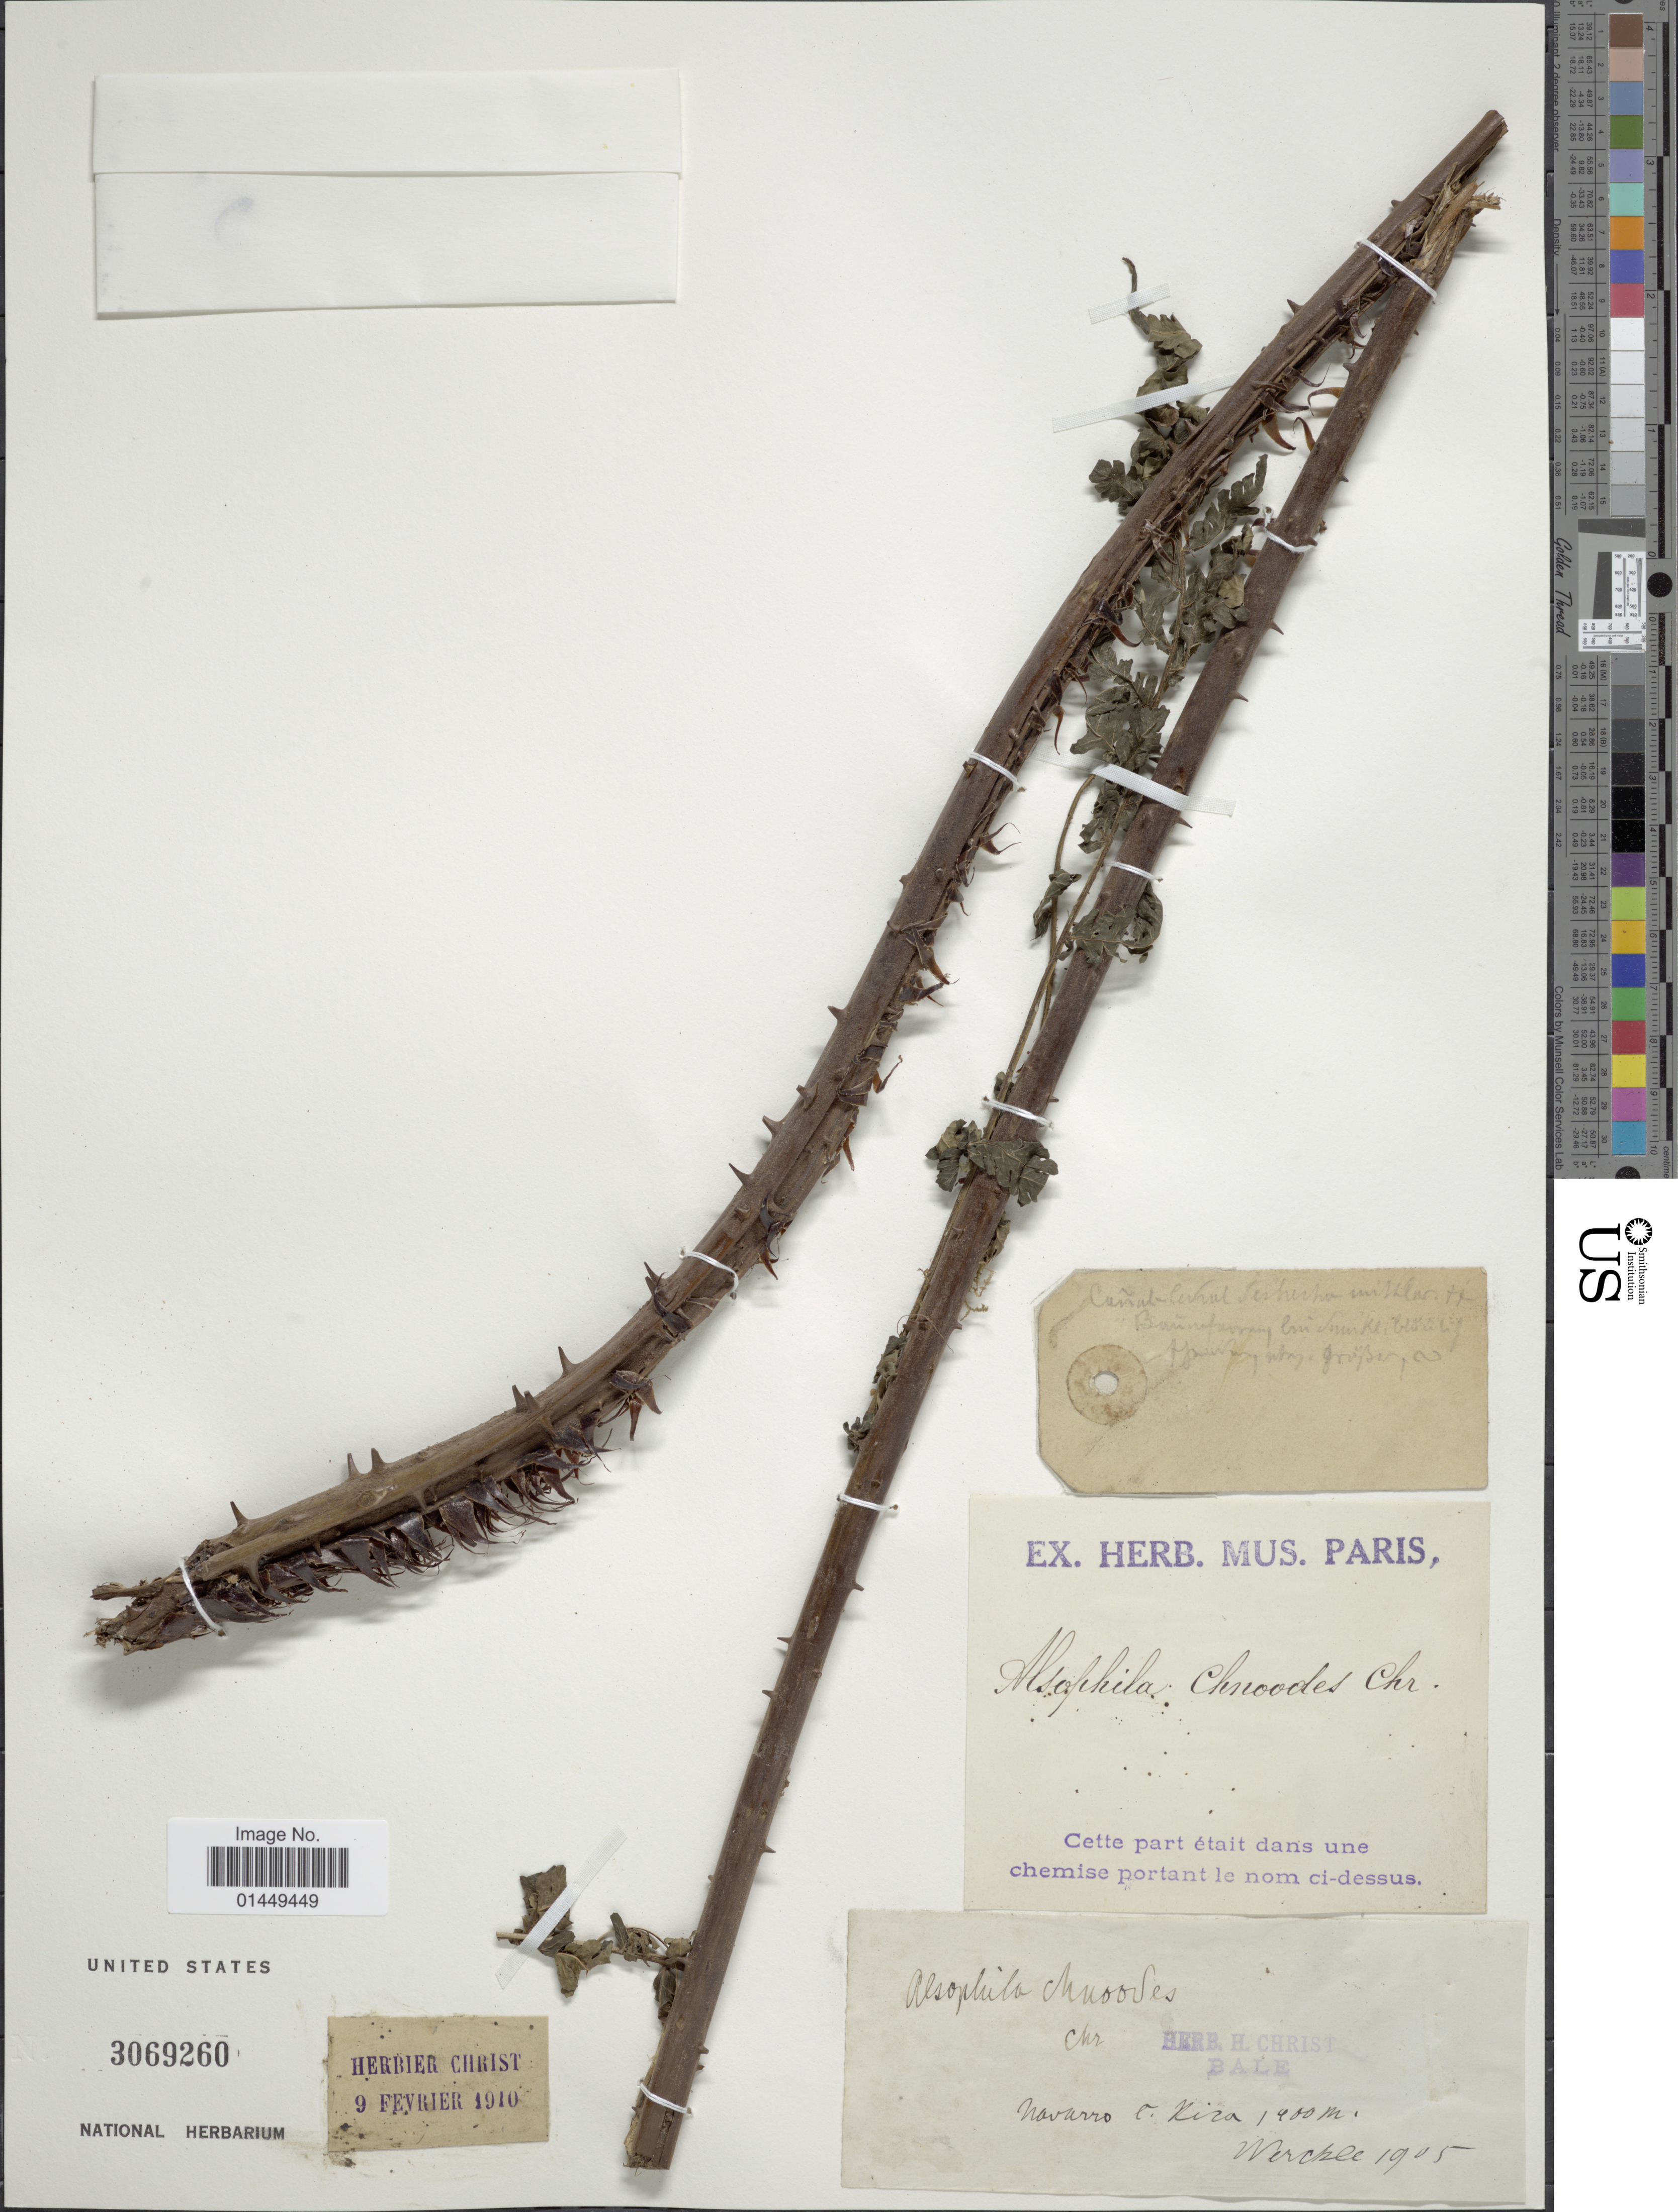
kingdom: Plantae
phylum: Tracheophyta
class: Polypodiopsida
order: Cyatheales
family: Cyatheaceae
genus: Cyathea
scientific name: Cyathea schiedeana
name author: (C. Presl) Domin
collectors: C. C Wercklé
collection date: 1905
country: Costa Rica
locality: Navarro, C. Rica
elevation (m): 1400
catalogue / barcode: US 3069260